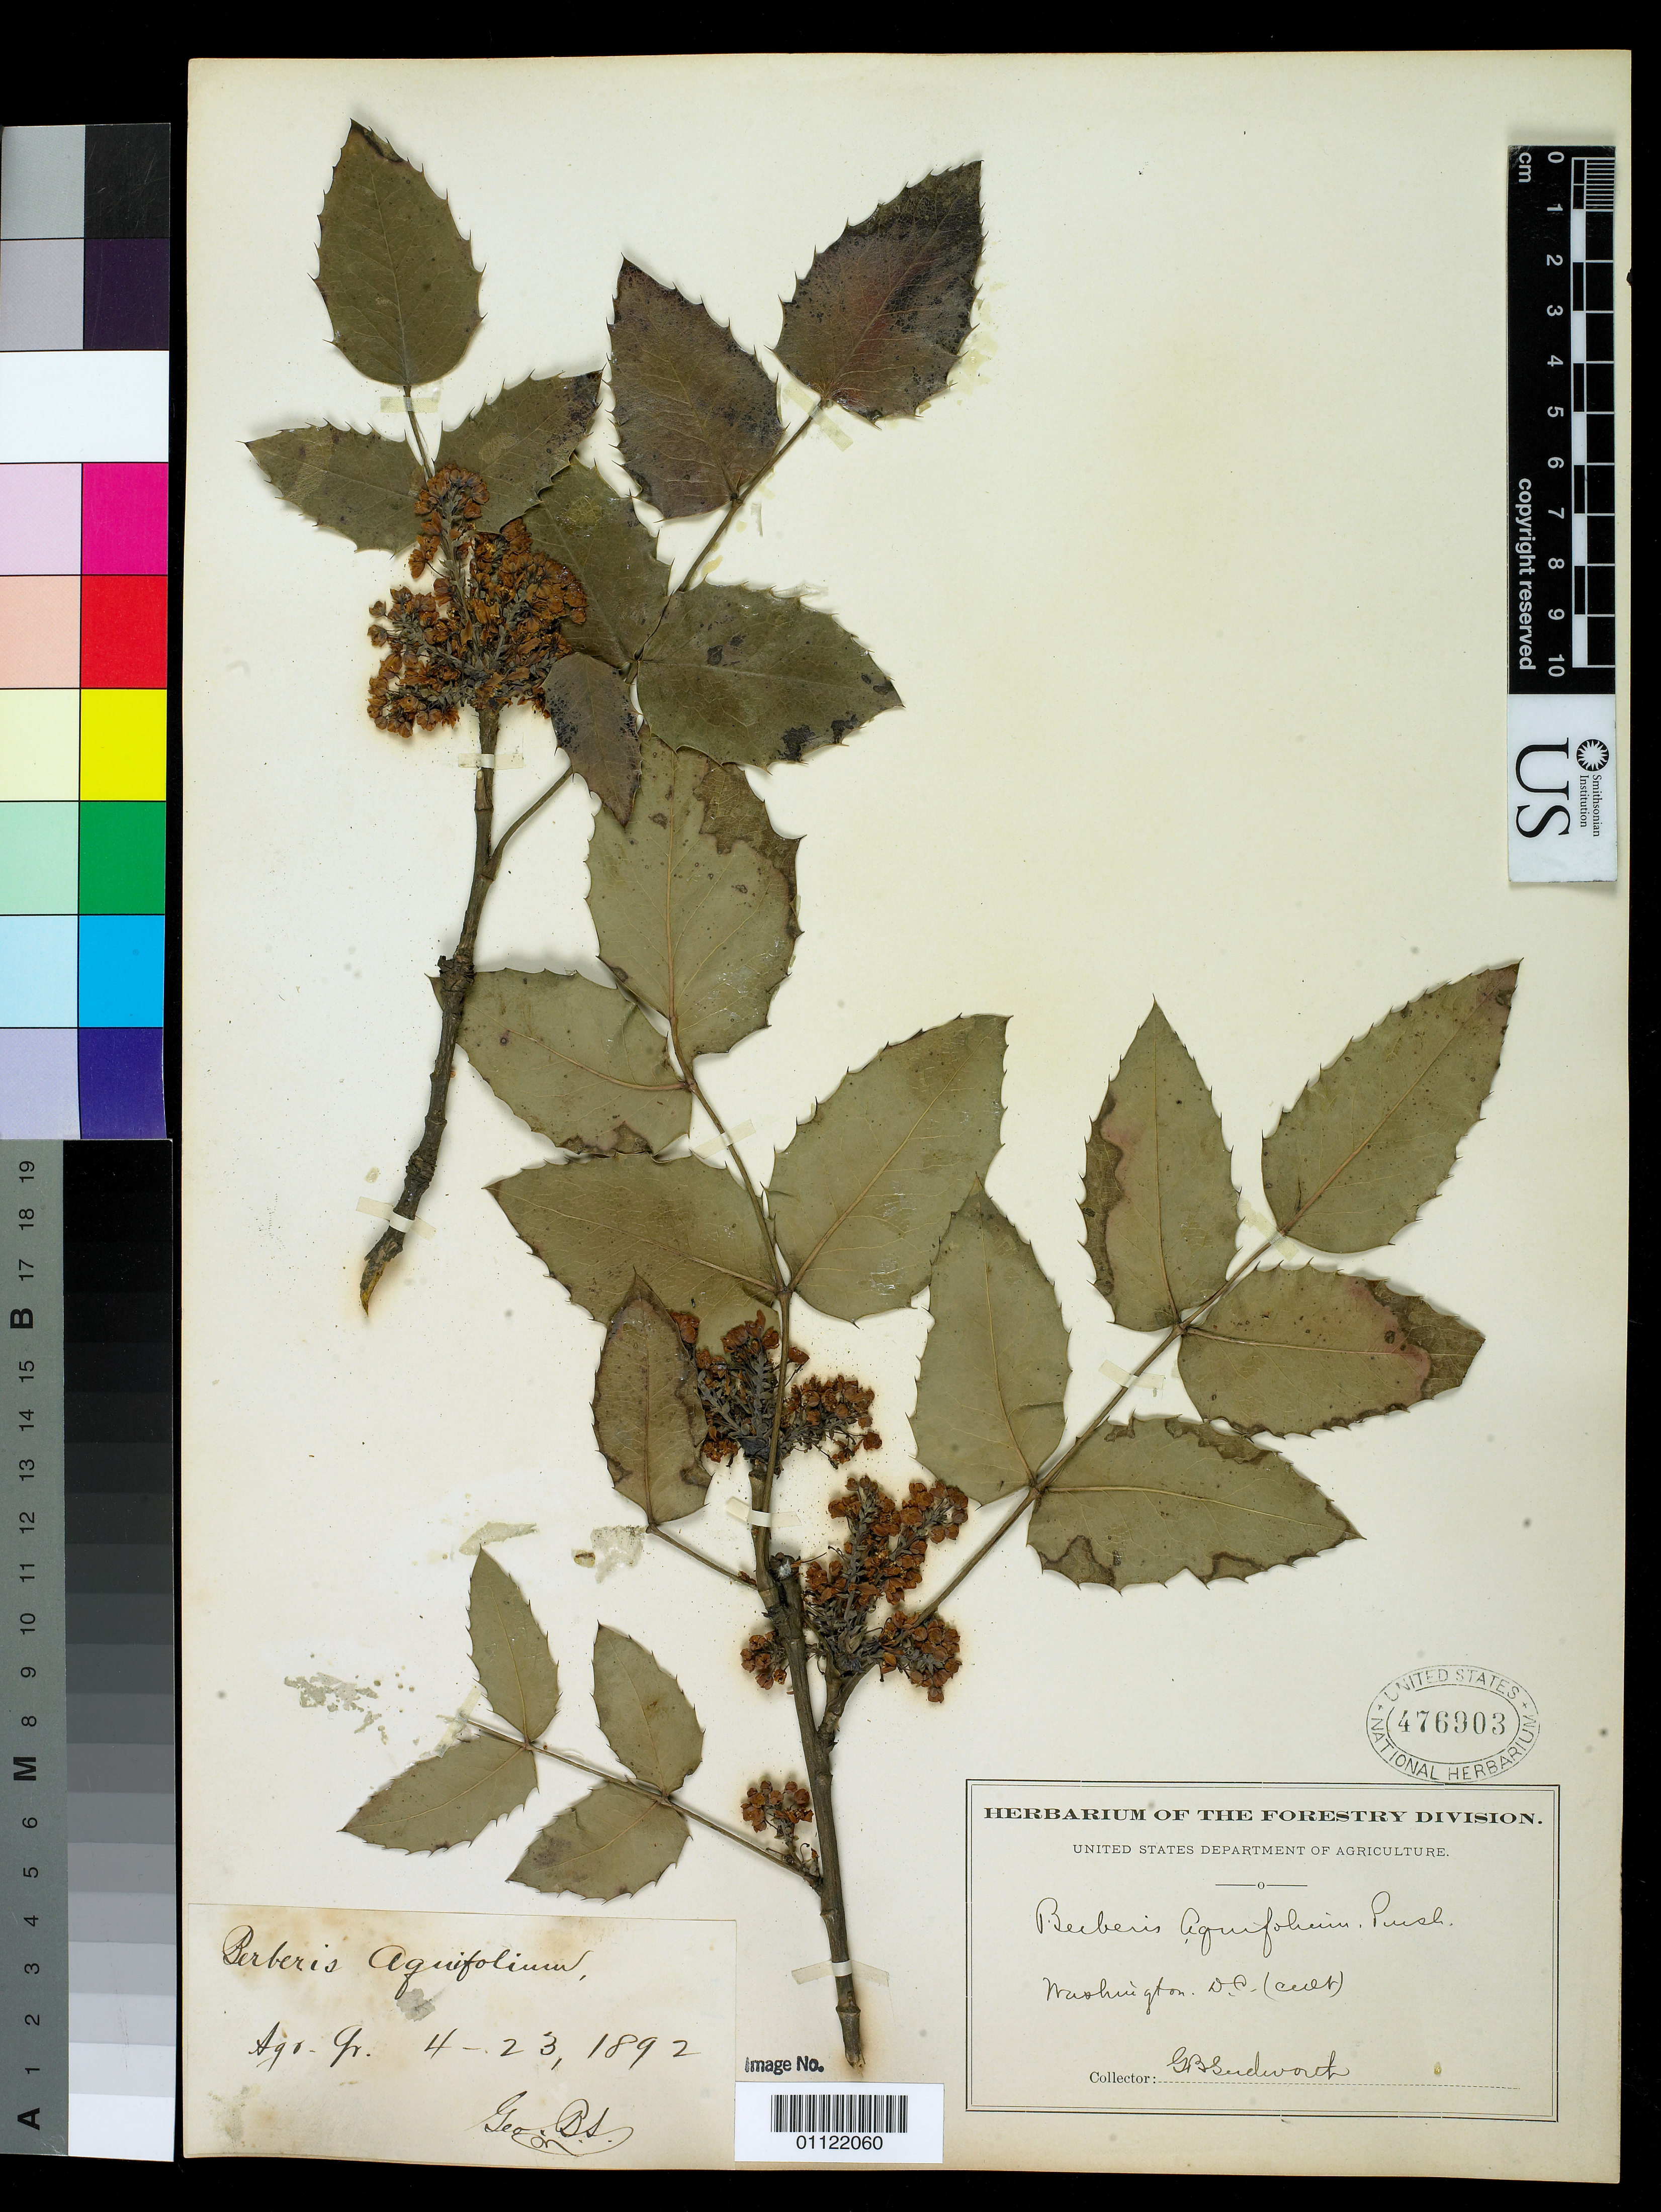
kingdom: Plantae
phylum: Tracheophyta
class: Magnoliopsida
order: Ranunculales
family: Berberidaceae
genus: Berberis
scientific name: Berberis aquifolium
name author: Pursh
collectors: G. B. Sudworth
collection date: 1892-04-23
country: United States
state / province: District of Columbia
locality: Washington D.C.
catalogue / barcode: US 476903